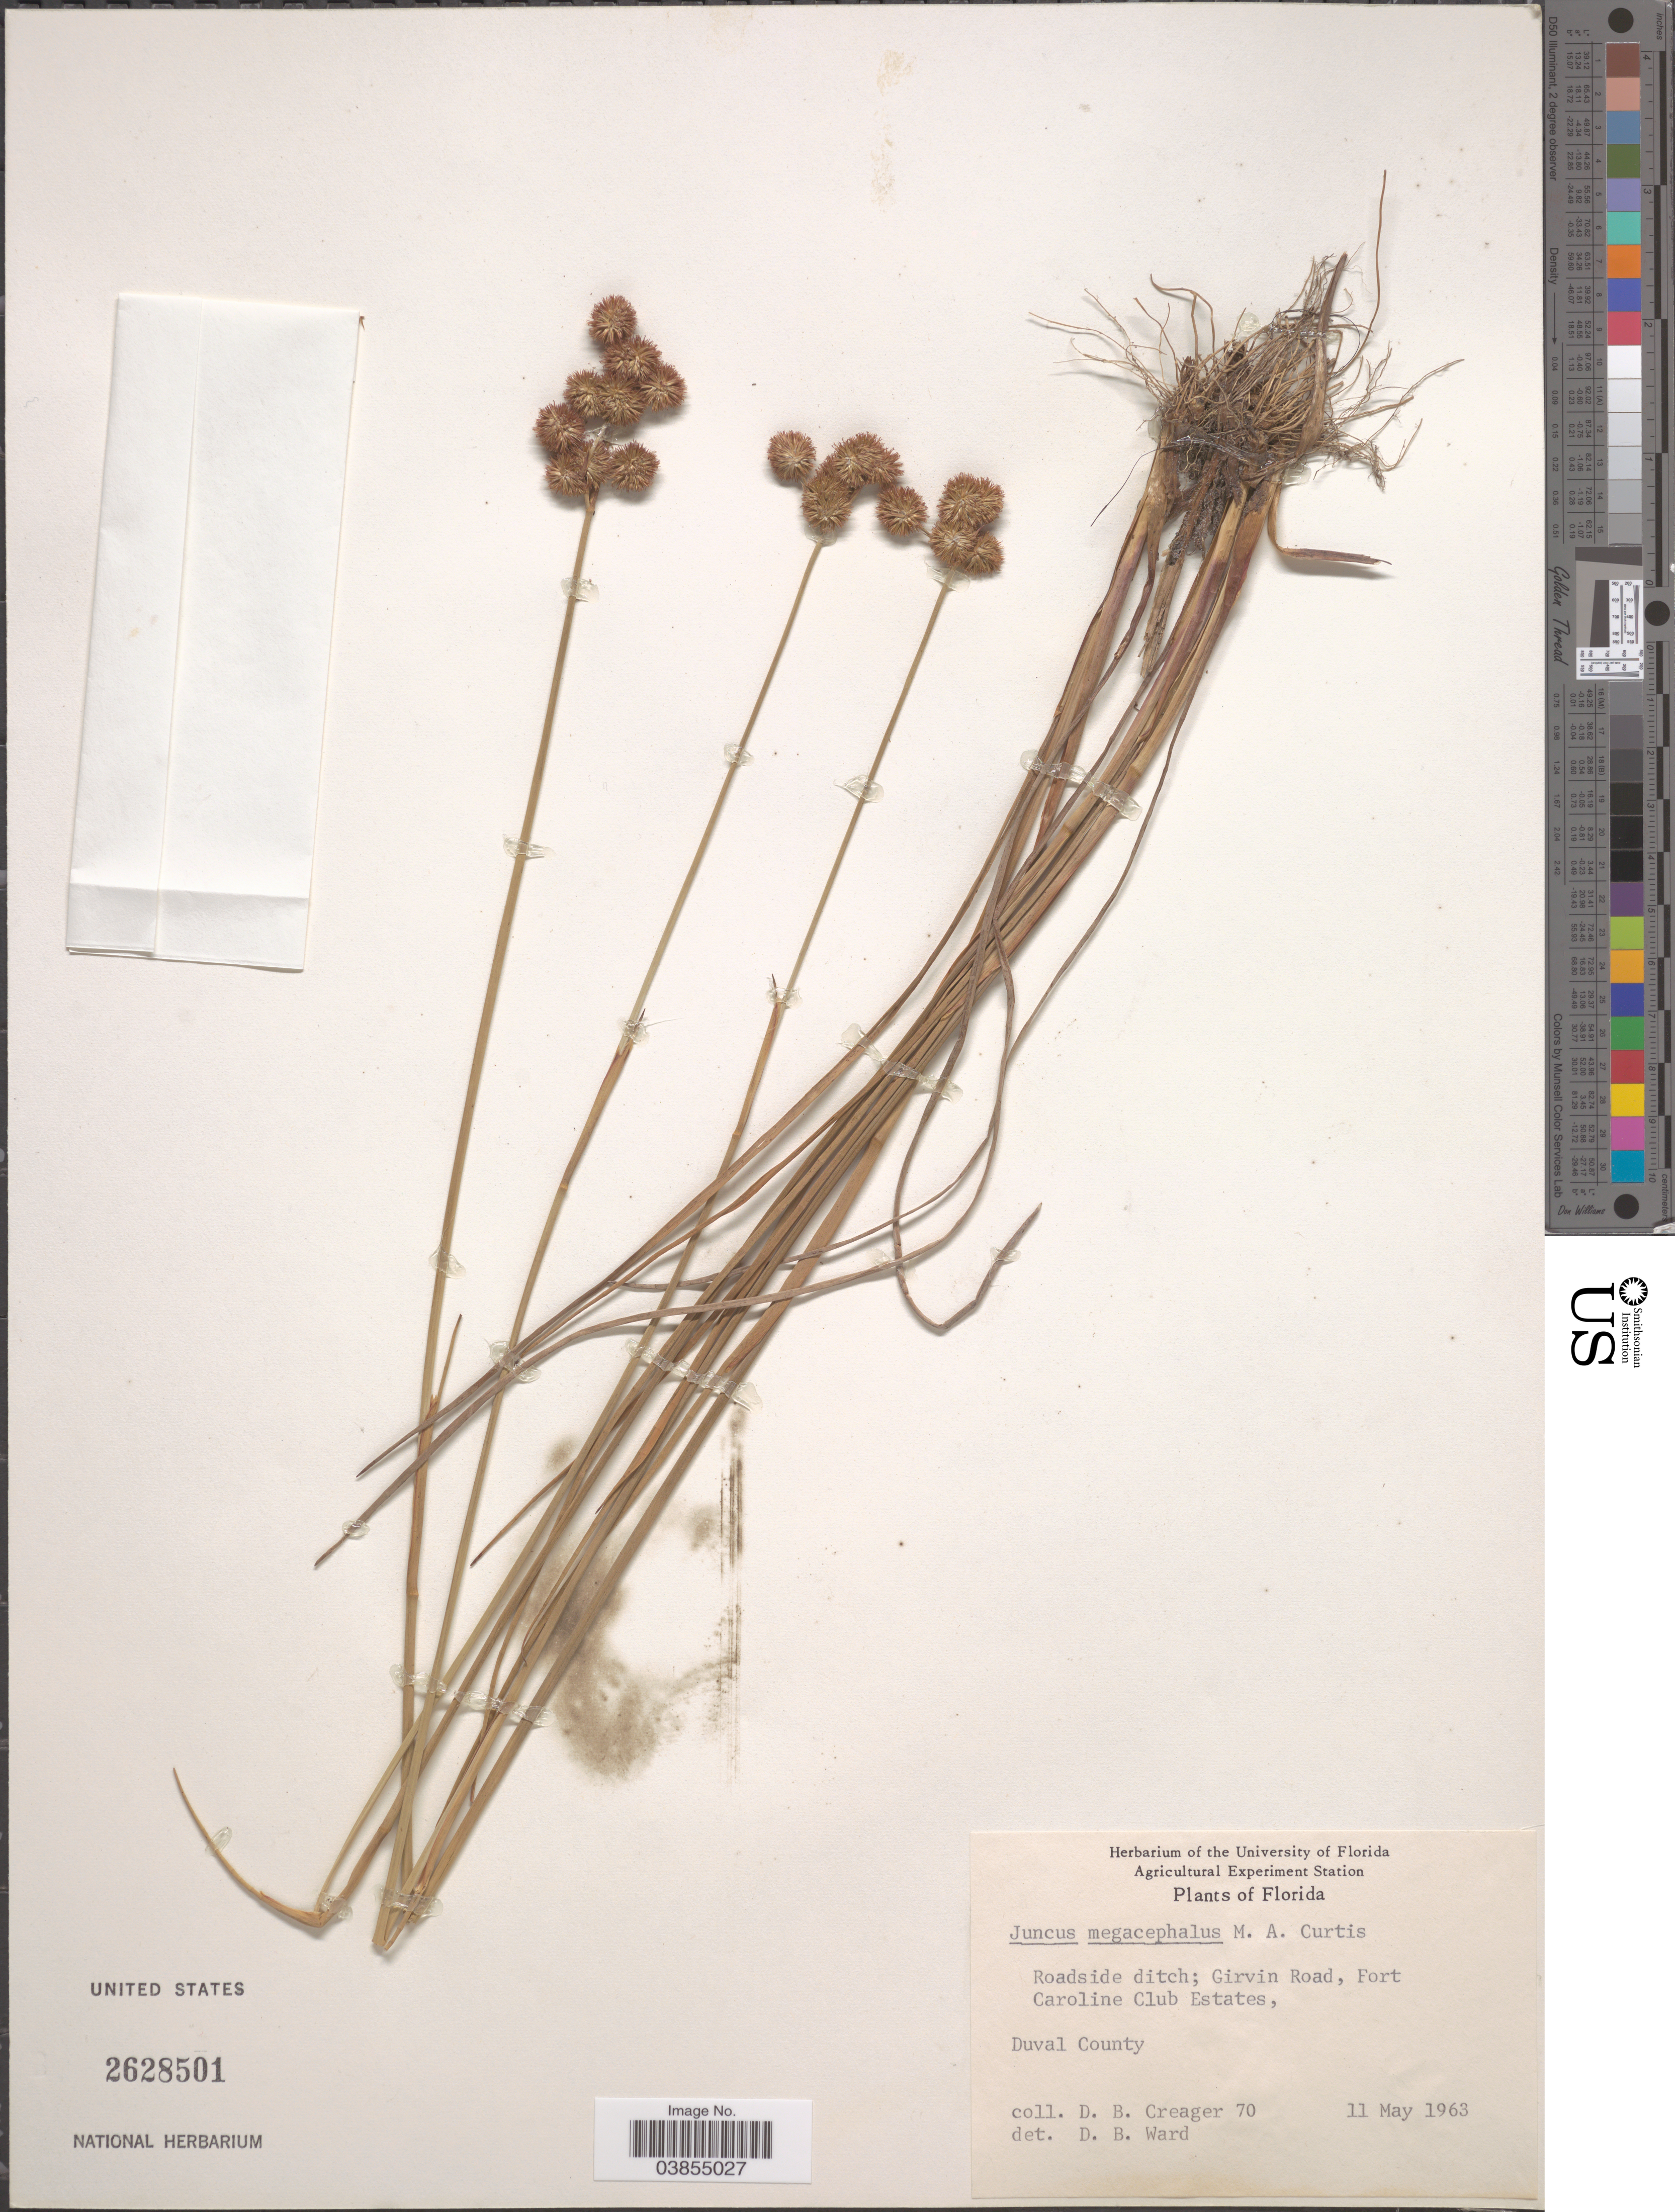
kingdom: Plantae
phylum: Tracheophyta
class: Liliopsida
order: Poales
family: Juncaceae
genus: Juncus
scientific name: Juncus megacephalus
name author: M.A. Curtis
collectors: D. Creager & D. B. Ward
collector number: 70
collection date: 1963-05-11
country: United States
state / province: Florida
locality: Roadside ditch; Girvin Road, Fort Caroline Club Estates, Duval County.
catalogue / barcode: US 2628501